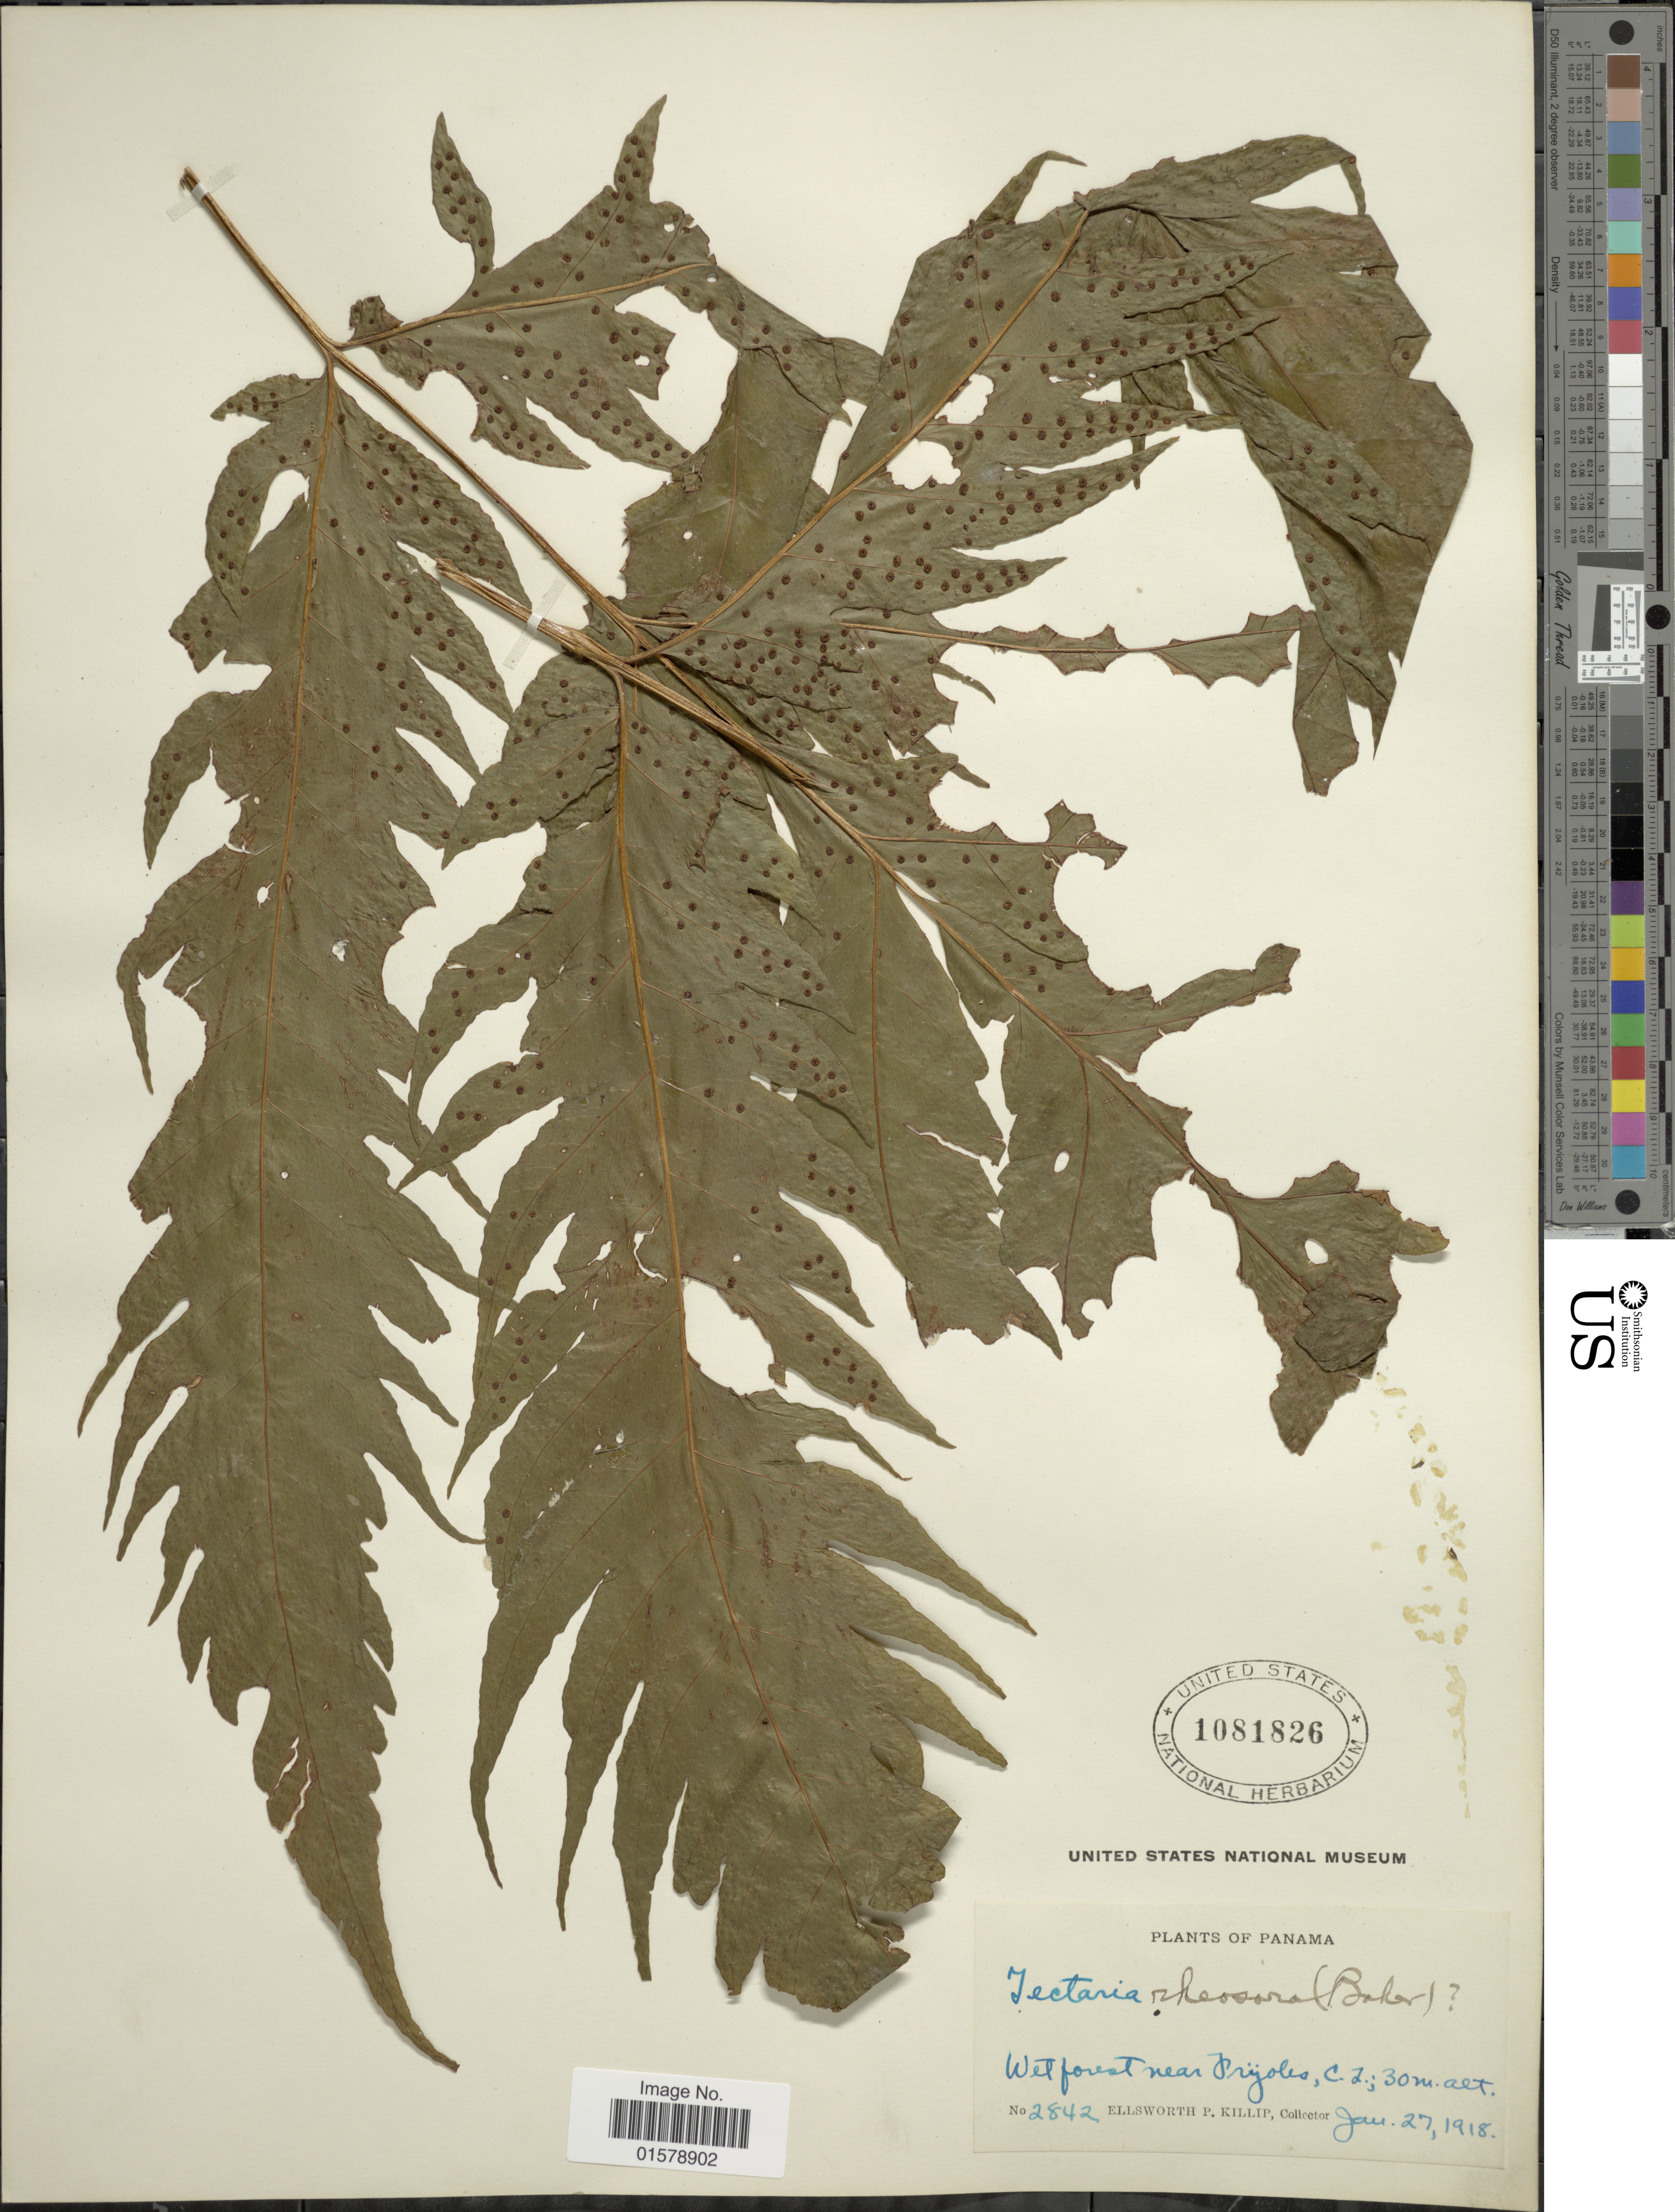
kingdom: Plantae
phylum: Tracheophyta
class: Polypodiopsida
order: Polypodiales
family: Tectariaceae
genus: Tectaria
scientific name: Tectaria rivalis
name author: (Mett. ex Kuhn) C. Chr.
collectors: E. P. Killip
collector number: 2842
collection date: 1918-01-27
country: Panama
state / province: Colón / Panamá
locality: Wet forest near Frijoles, C.Z.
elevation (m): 30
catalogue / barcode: US 1081826